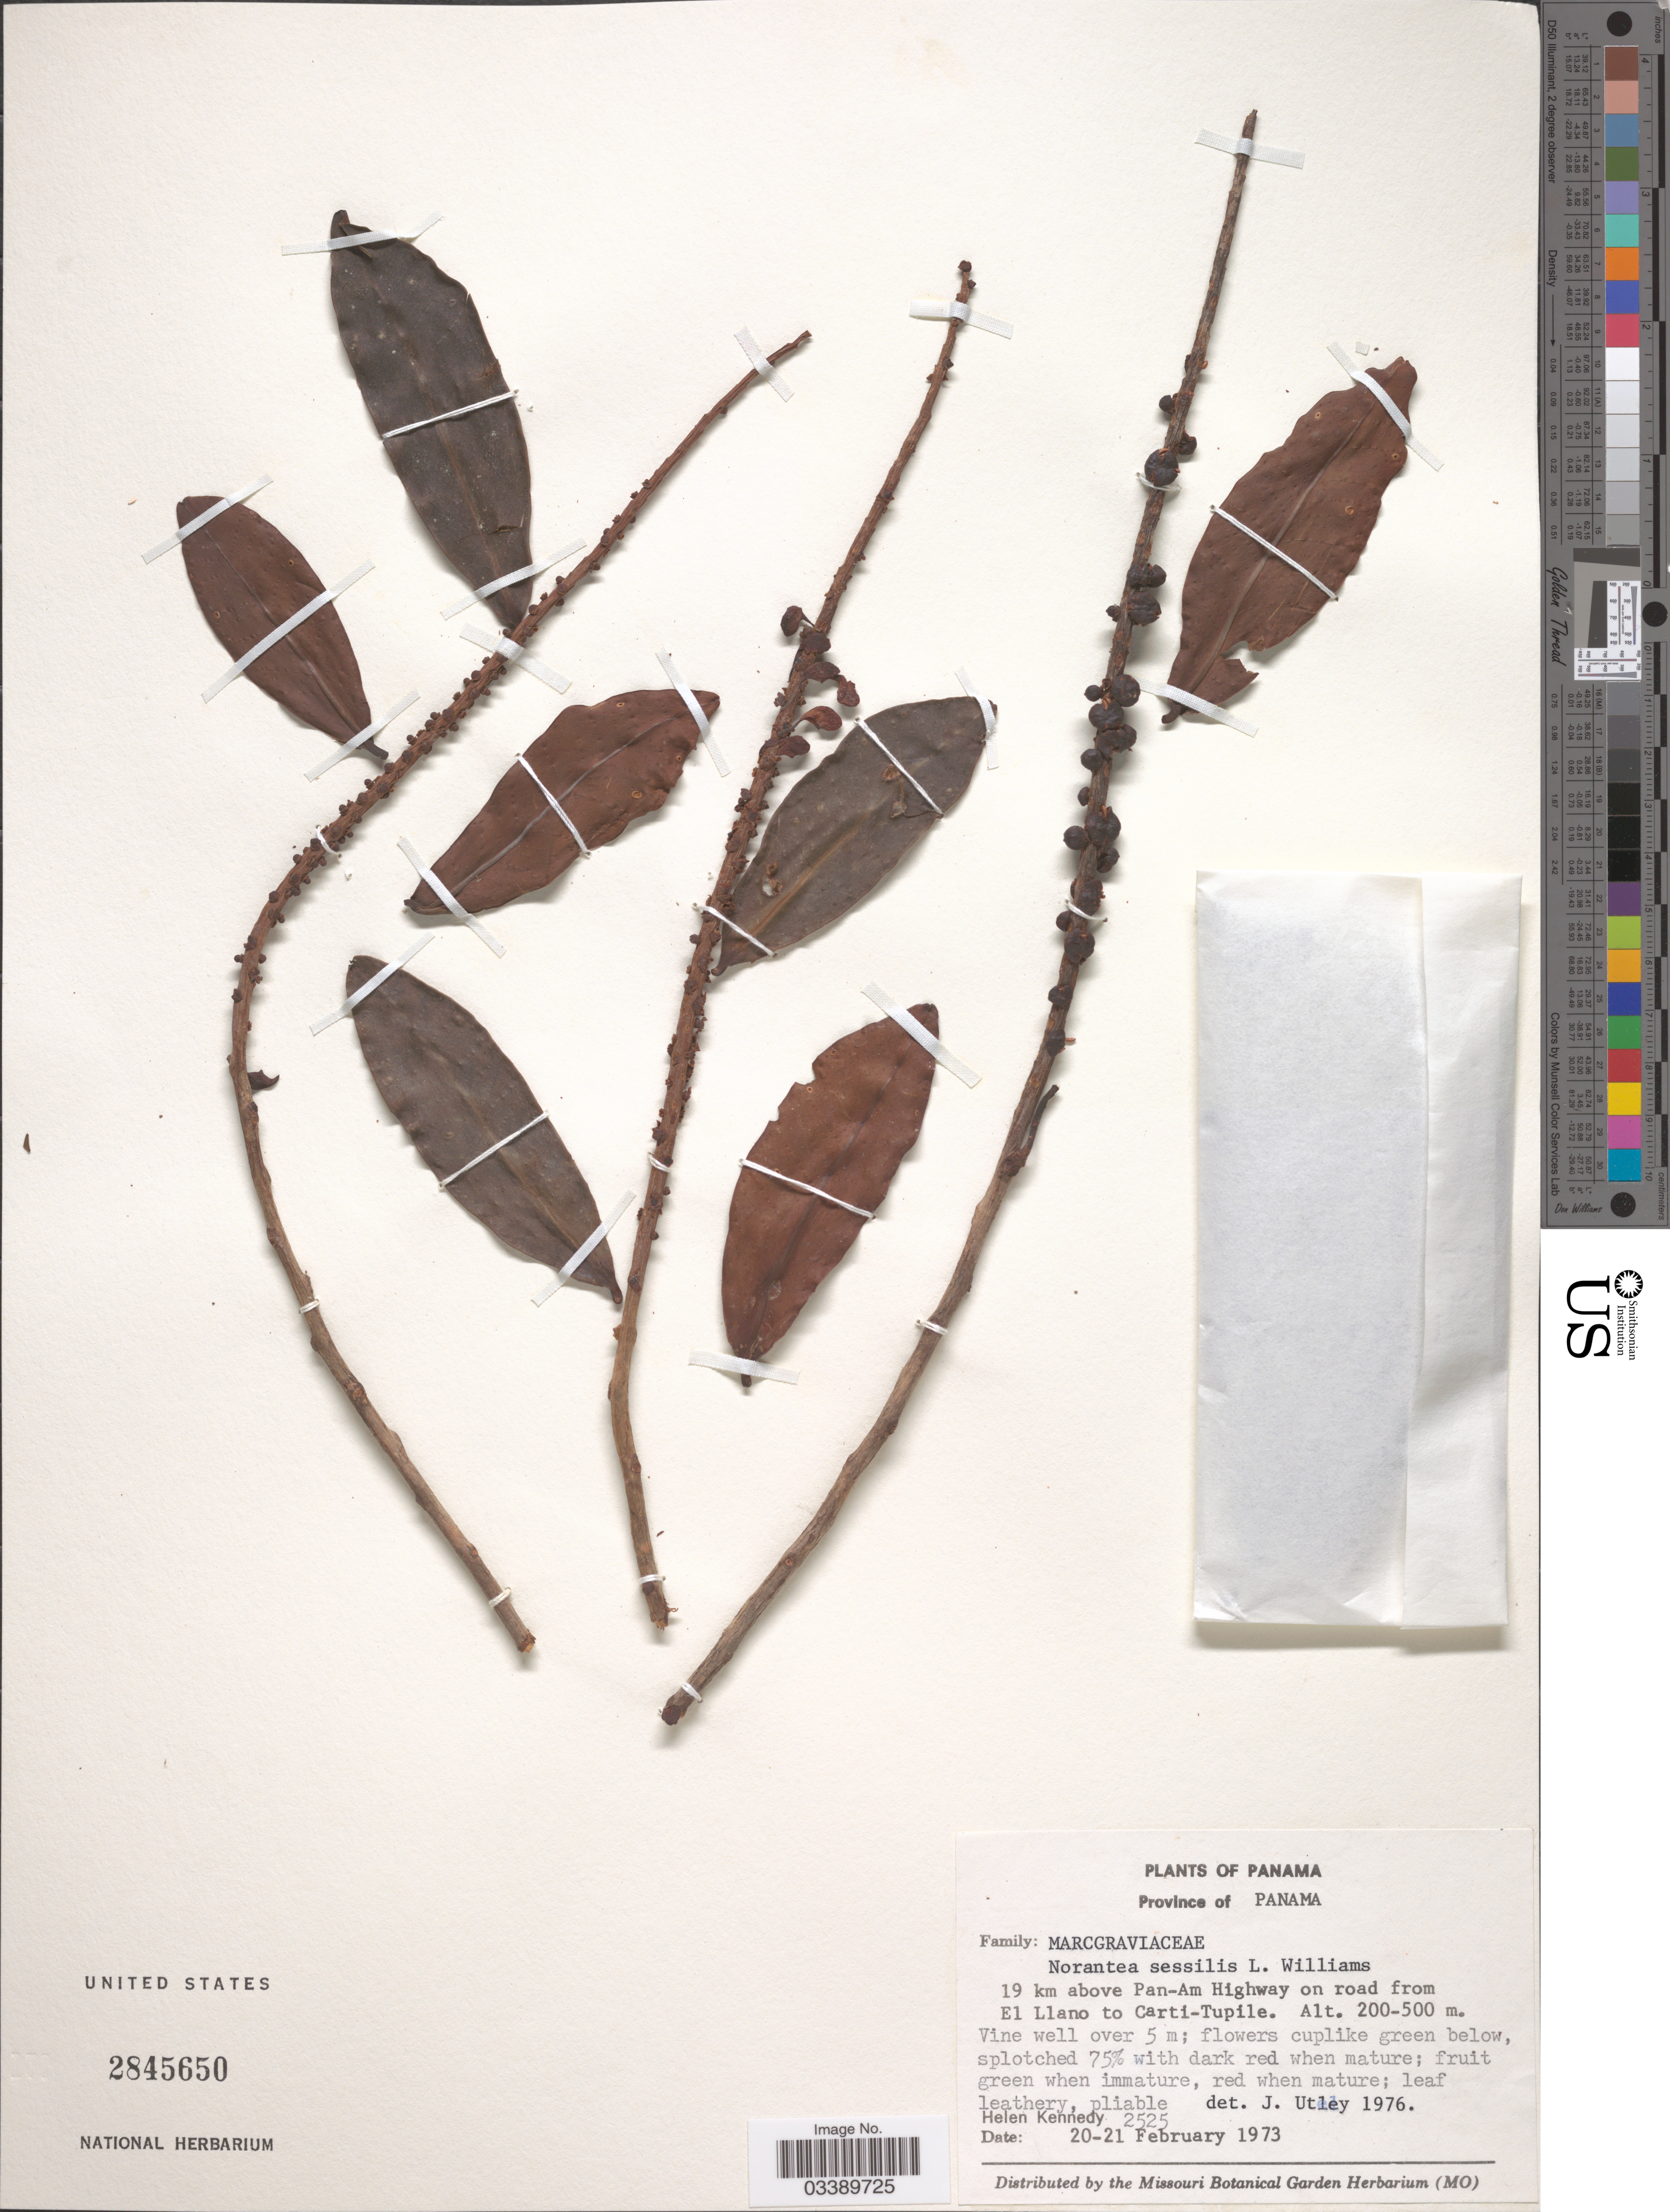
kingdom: Plantae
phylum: Tracheophyta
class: Magnoliopsida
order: Ericales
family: Marcgraviaceae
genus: Sarcopera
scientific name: Sarcopera sessiliflora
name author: (Triana & Planch.) Bedell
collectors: H. Kennedy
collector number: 2525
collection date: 1973-02-20/1973-02-21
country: Panama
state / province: Panamá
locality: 19 km above Pan-Am Highway on road from El Llano to Carti-Tupile.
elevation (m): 200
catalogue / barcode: US 2845650